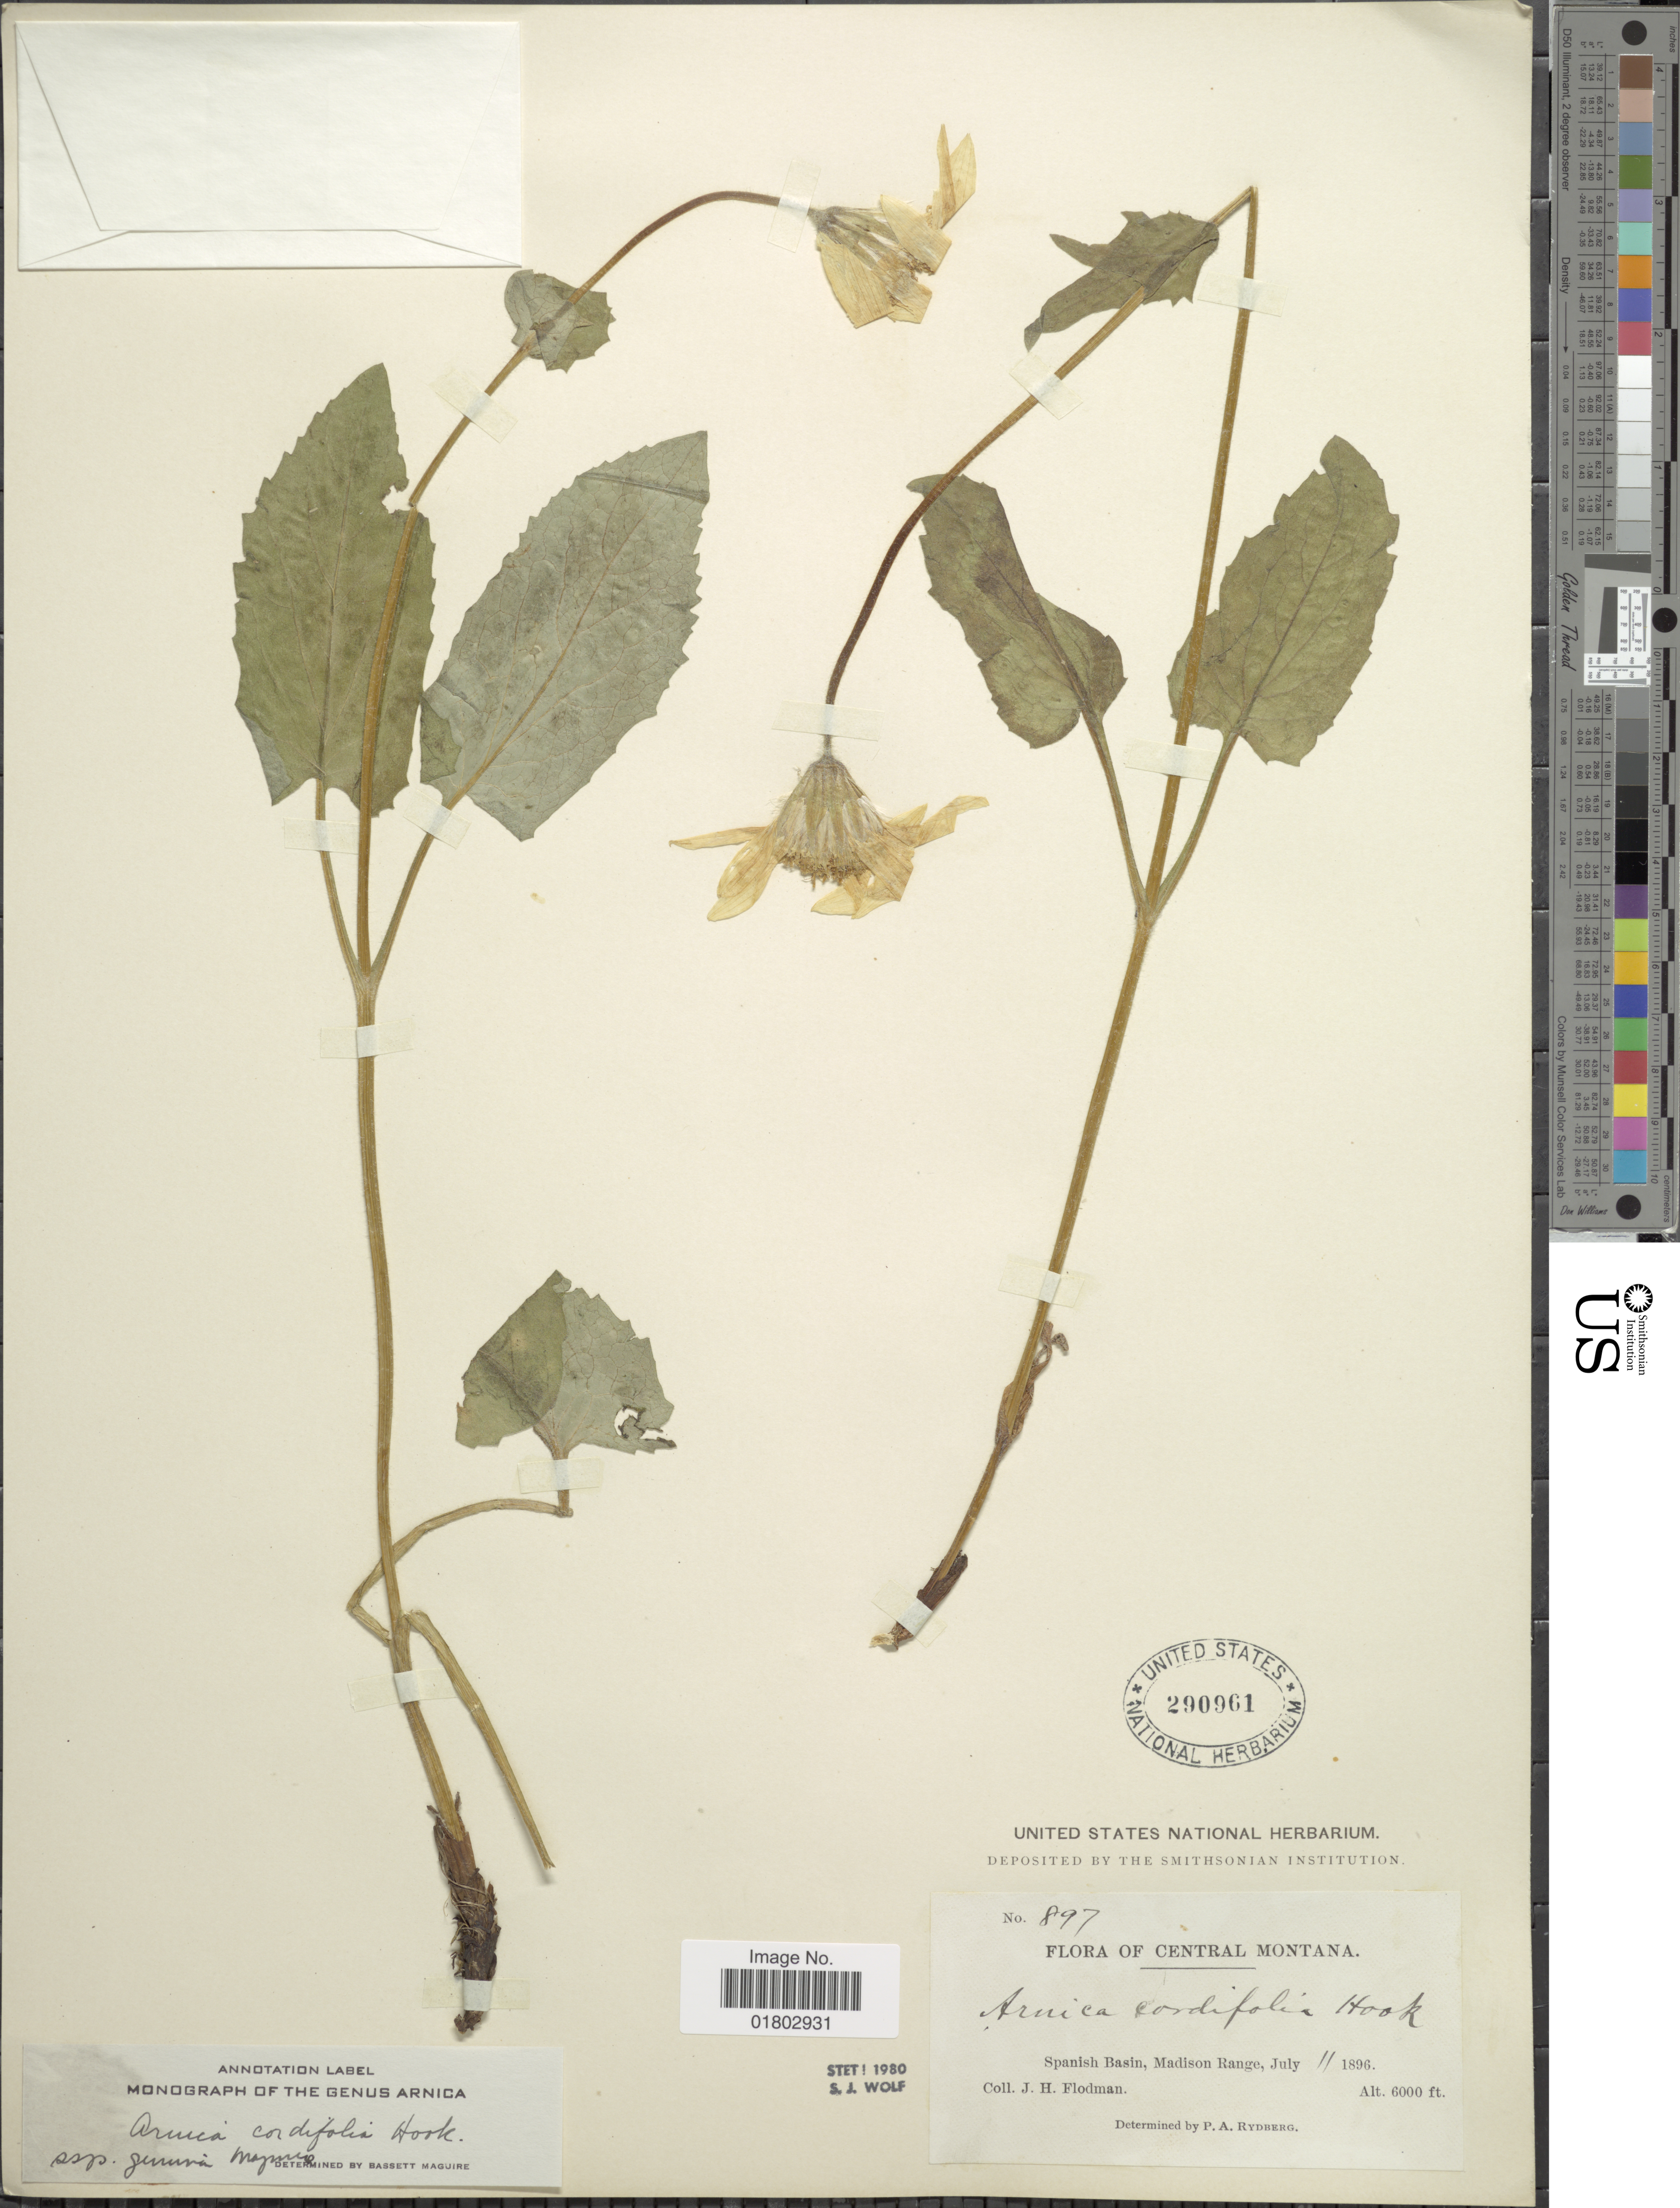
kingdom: Plantae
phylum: Tracheophyta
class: Magnoliopsida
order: Asterales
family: Asteraceae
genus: Arnica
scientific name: Arnica cordifolia subsp. genuina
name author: Maguire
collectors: J. Flodman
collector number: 897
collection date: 1896-07-11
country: United States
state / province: Montana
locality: Central Montana, Spanish Basin, Madison Range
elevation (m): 1829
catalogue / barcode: US 290961